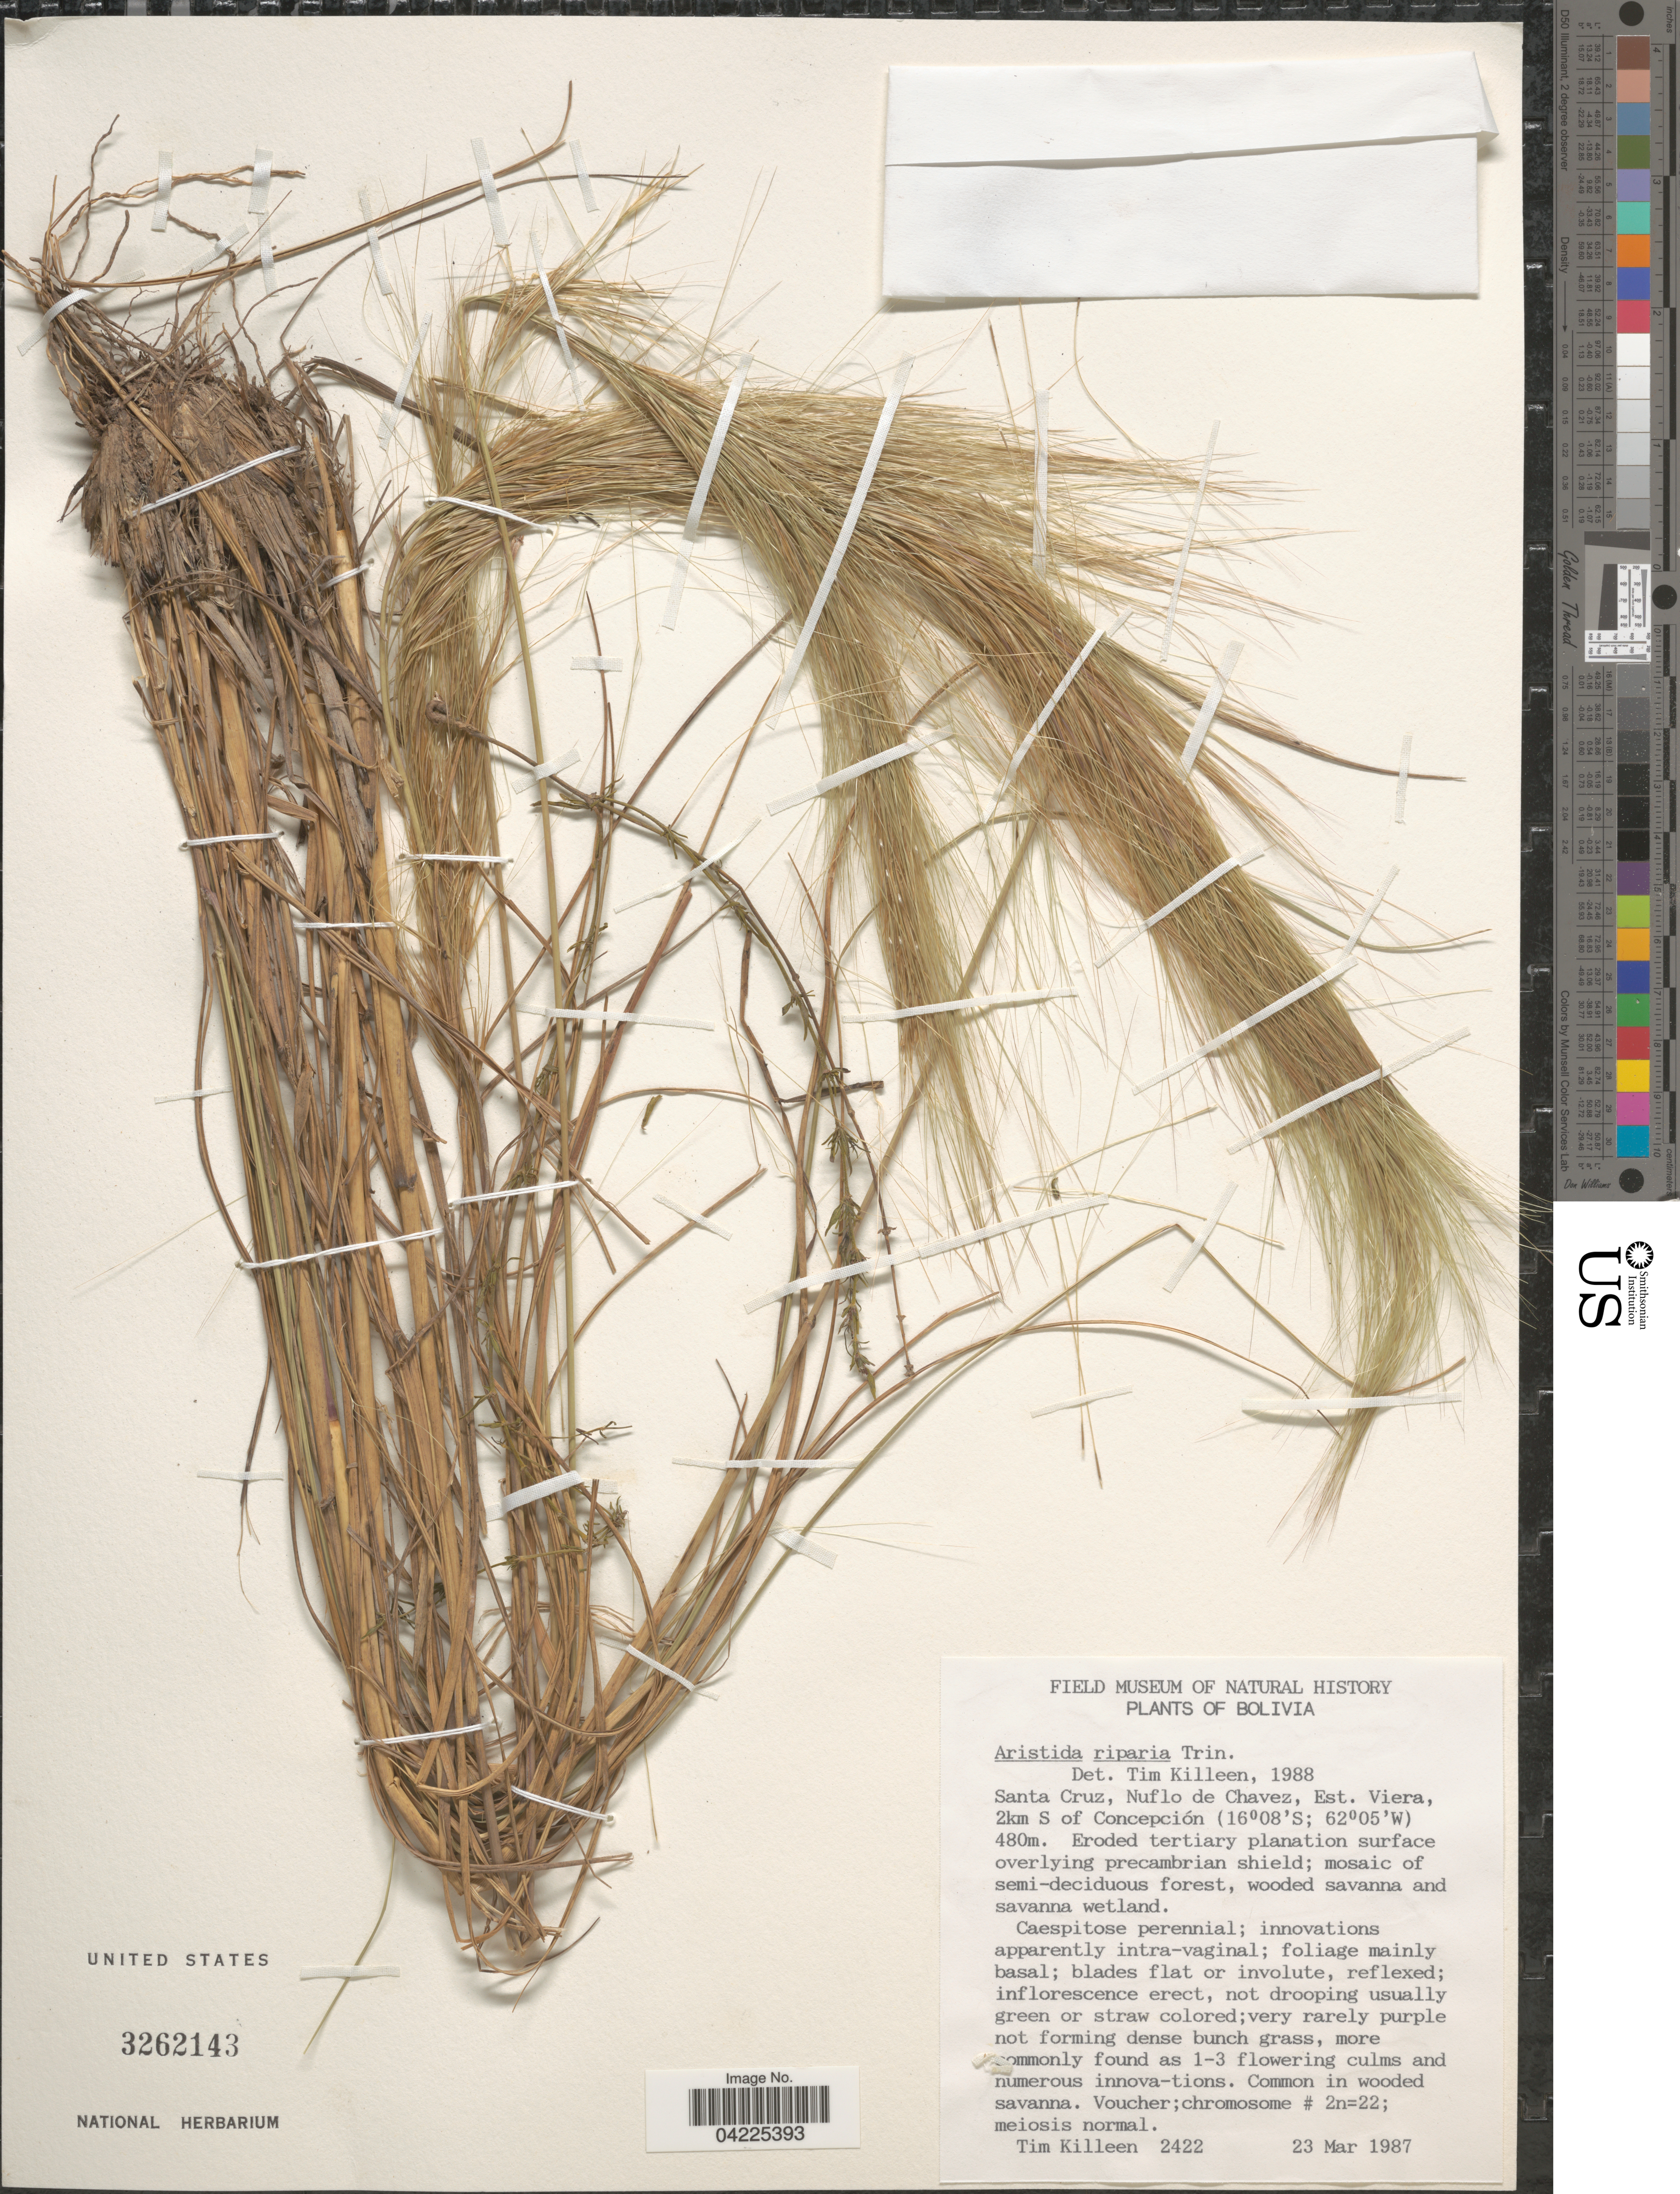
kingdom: Plantae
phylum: Tracheophyta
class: Liliopsida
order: Poales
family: Poaceae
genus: Aristida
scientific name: Aristida riparia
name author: Trin.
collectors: T. J. Killeen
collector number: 2422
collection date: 1987-03-23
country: Bolivia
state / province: Santa Cruz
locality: Santa Cruz, Nuflo de Chavez, Est. Viera, 2km S of Concepción.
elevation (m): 480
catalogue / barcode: US 3262143